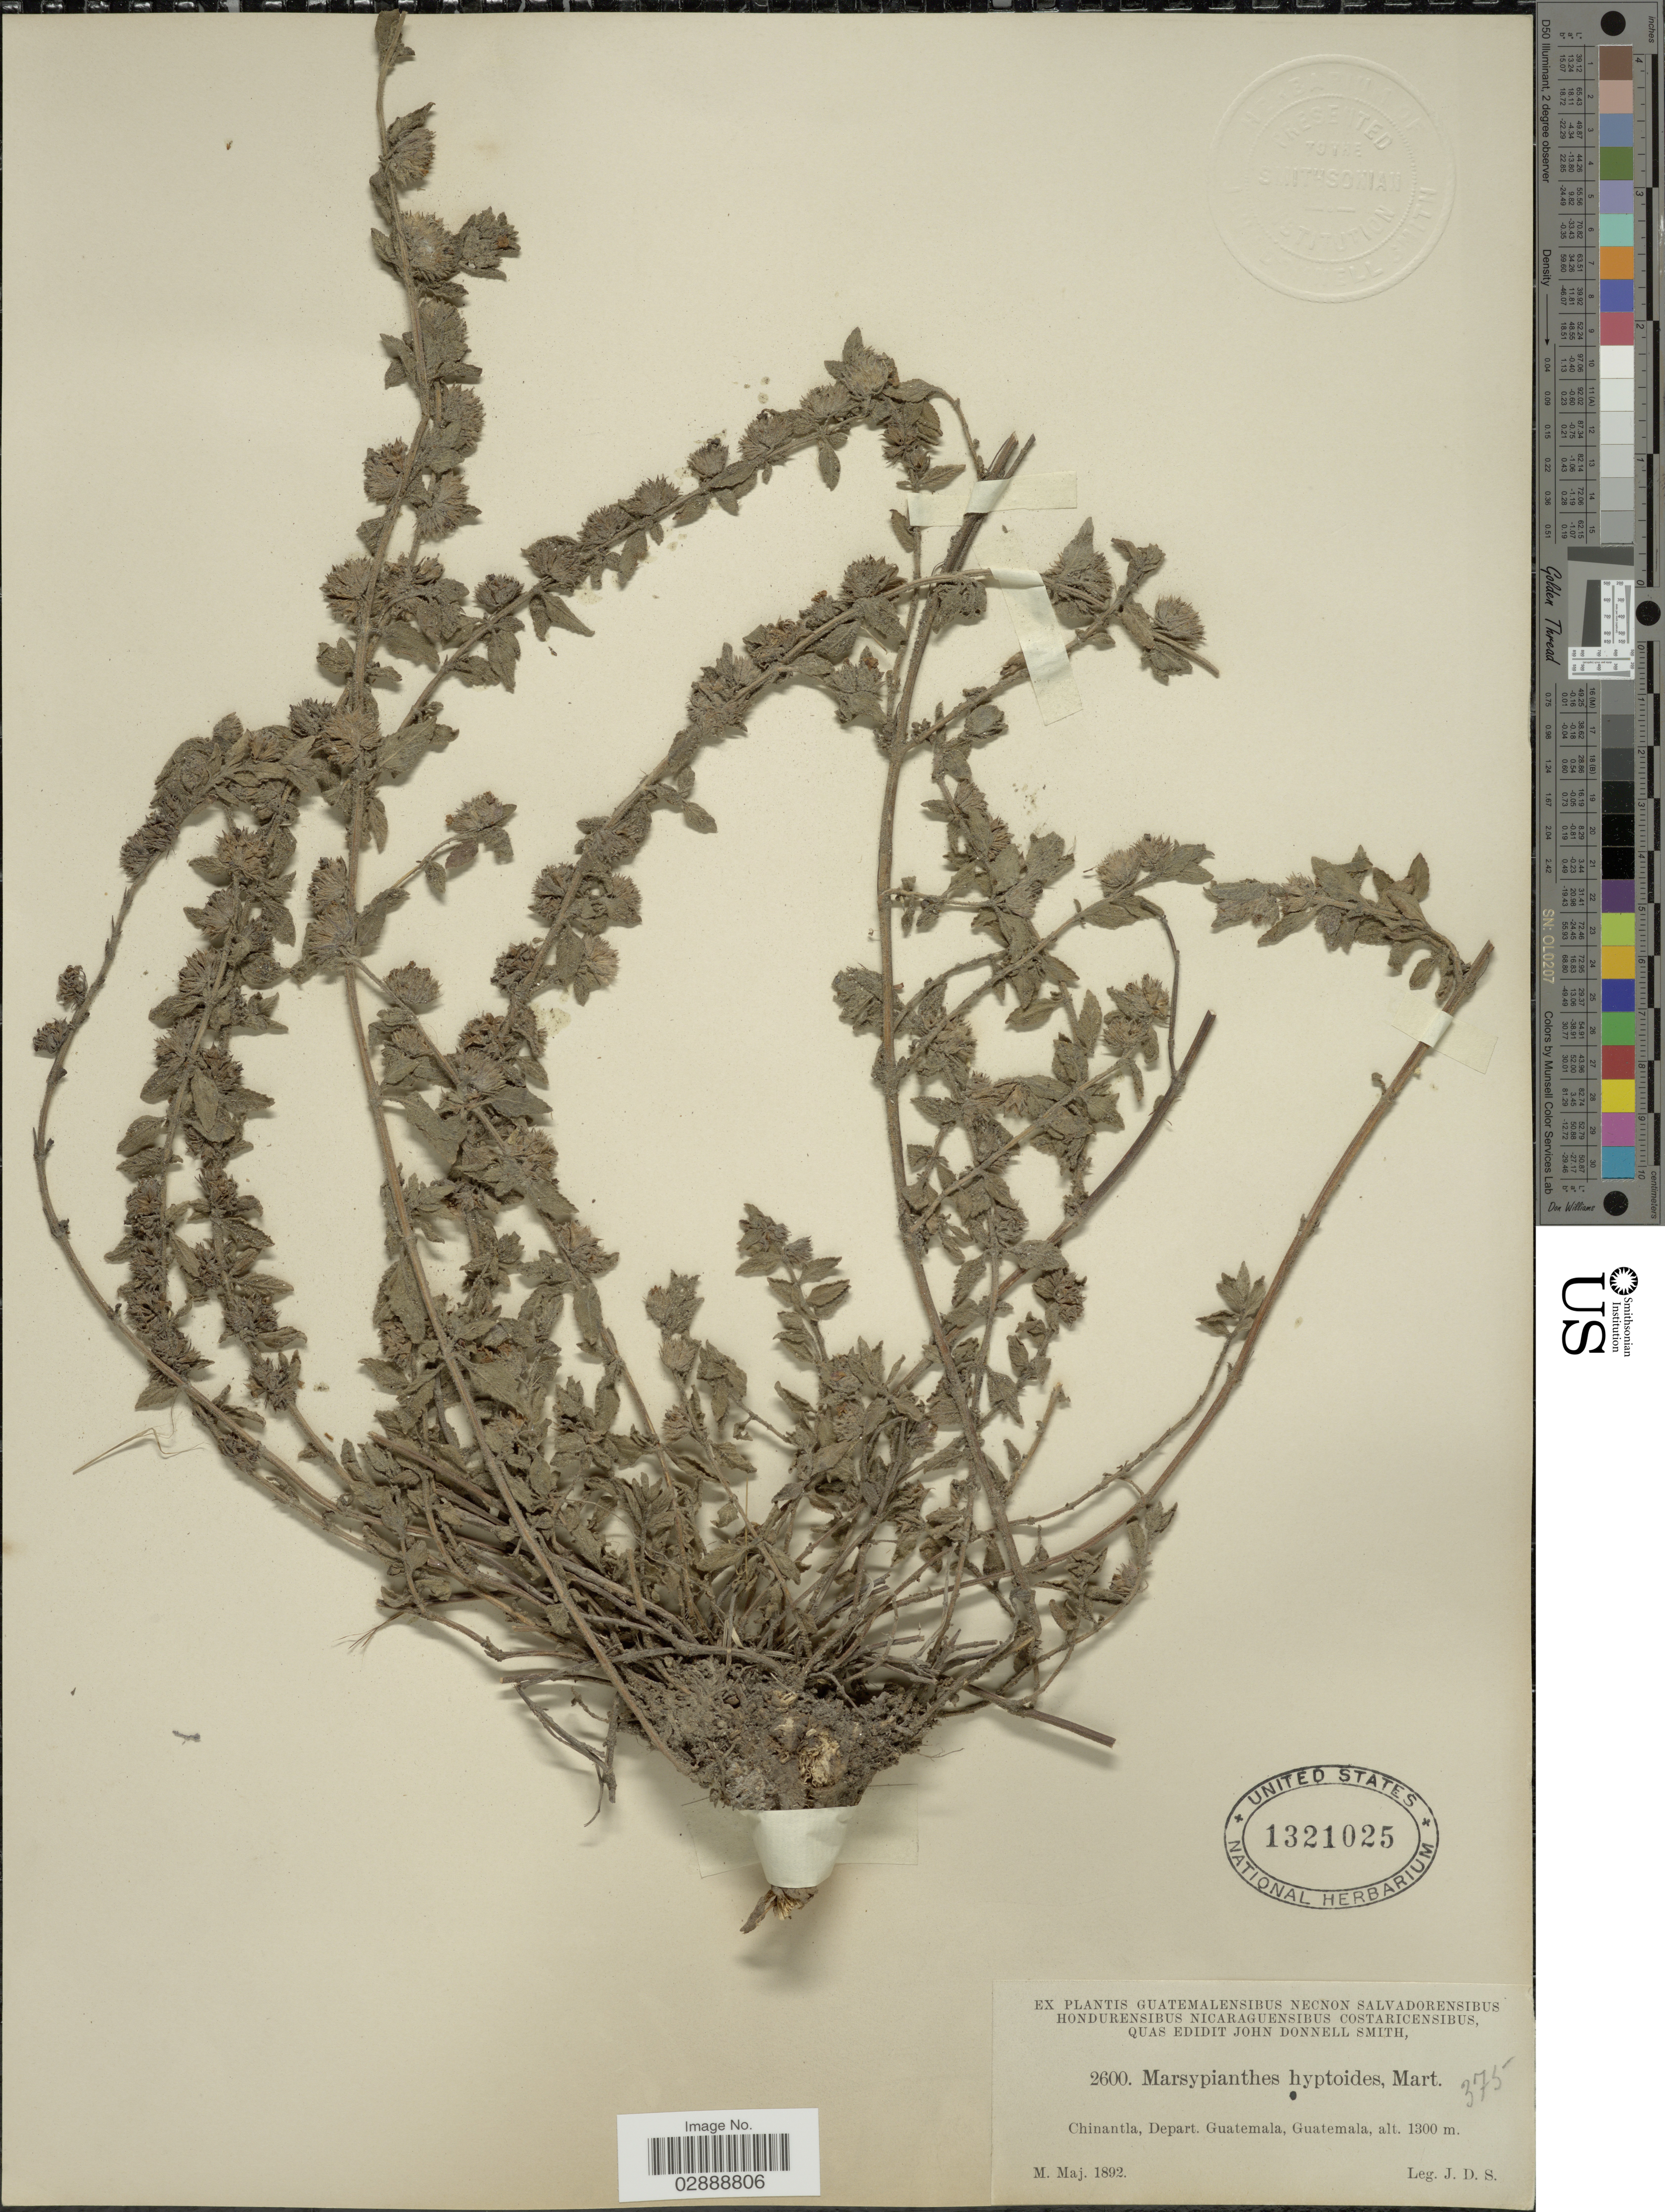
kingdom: Plantae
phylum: Tracheophyta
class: Magnoliopsida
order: Lamiales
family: Lamiaceae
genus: Marsypianthes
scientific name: Marsypianthes chamaedrys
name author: (Vahl) Kuntze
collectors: J. Donnell Smith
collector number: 2600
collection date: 1892-05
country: Guatemala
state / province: Guatemala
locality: Chinantla, Depart. Guatemala.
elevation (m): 1300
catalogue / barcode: US 1321025